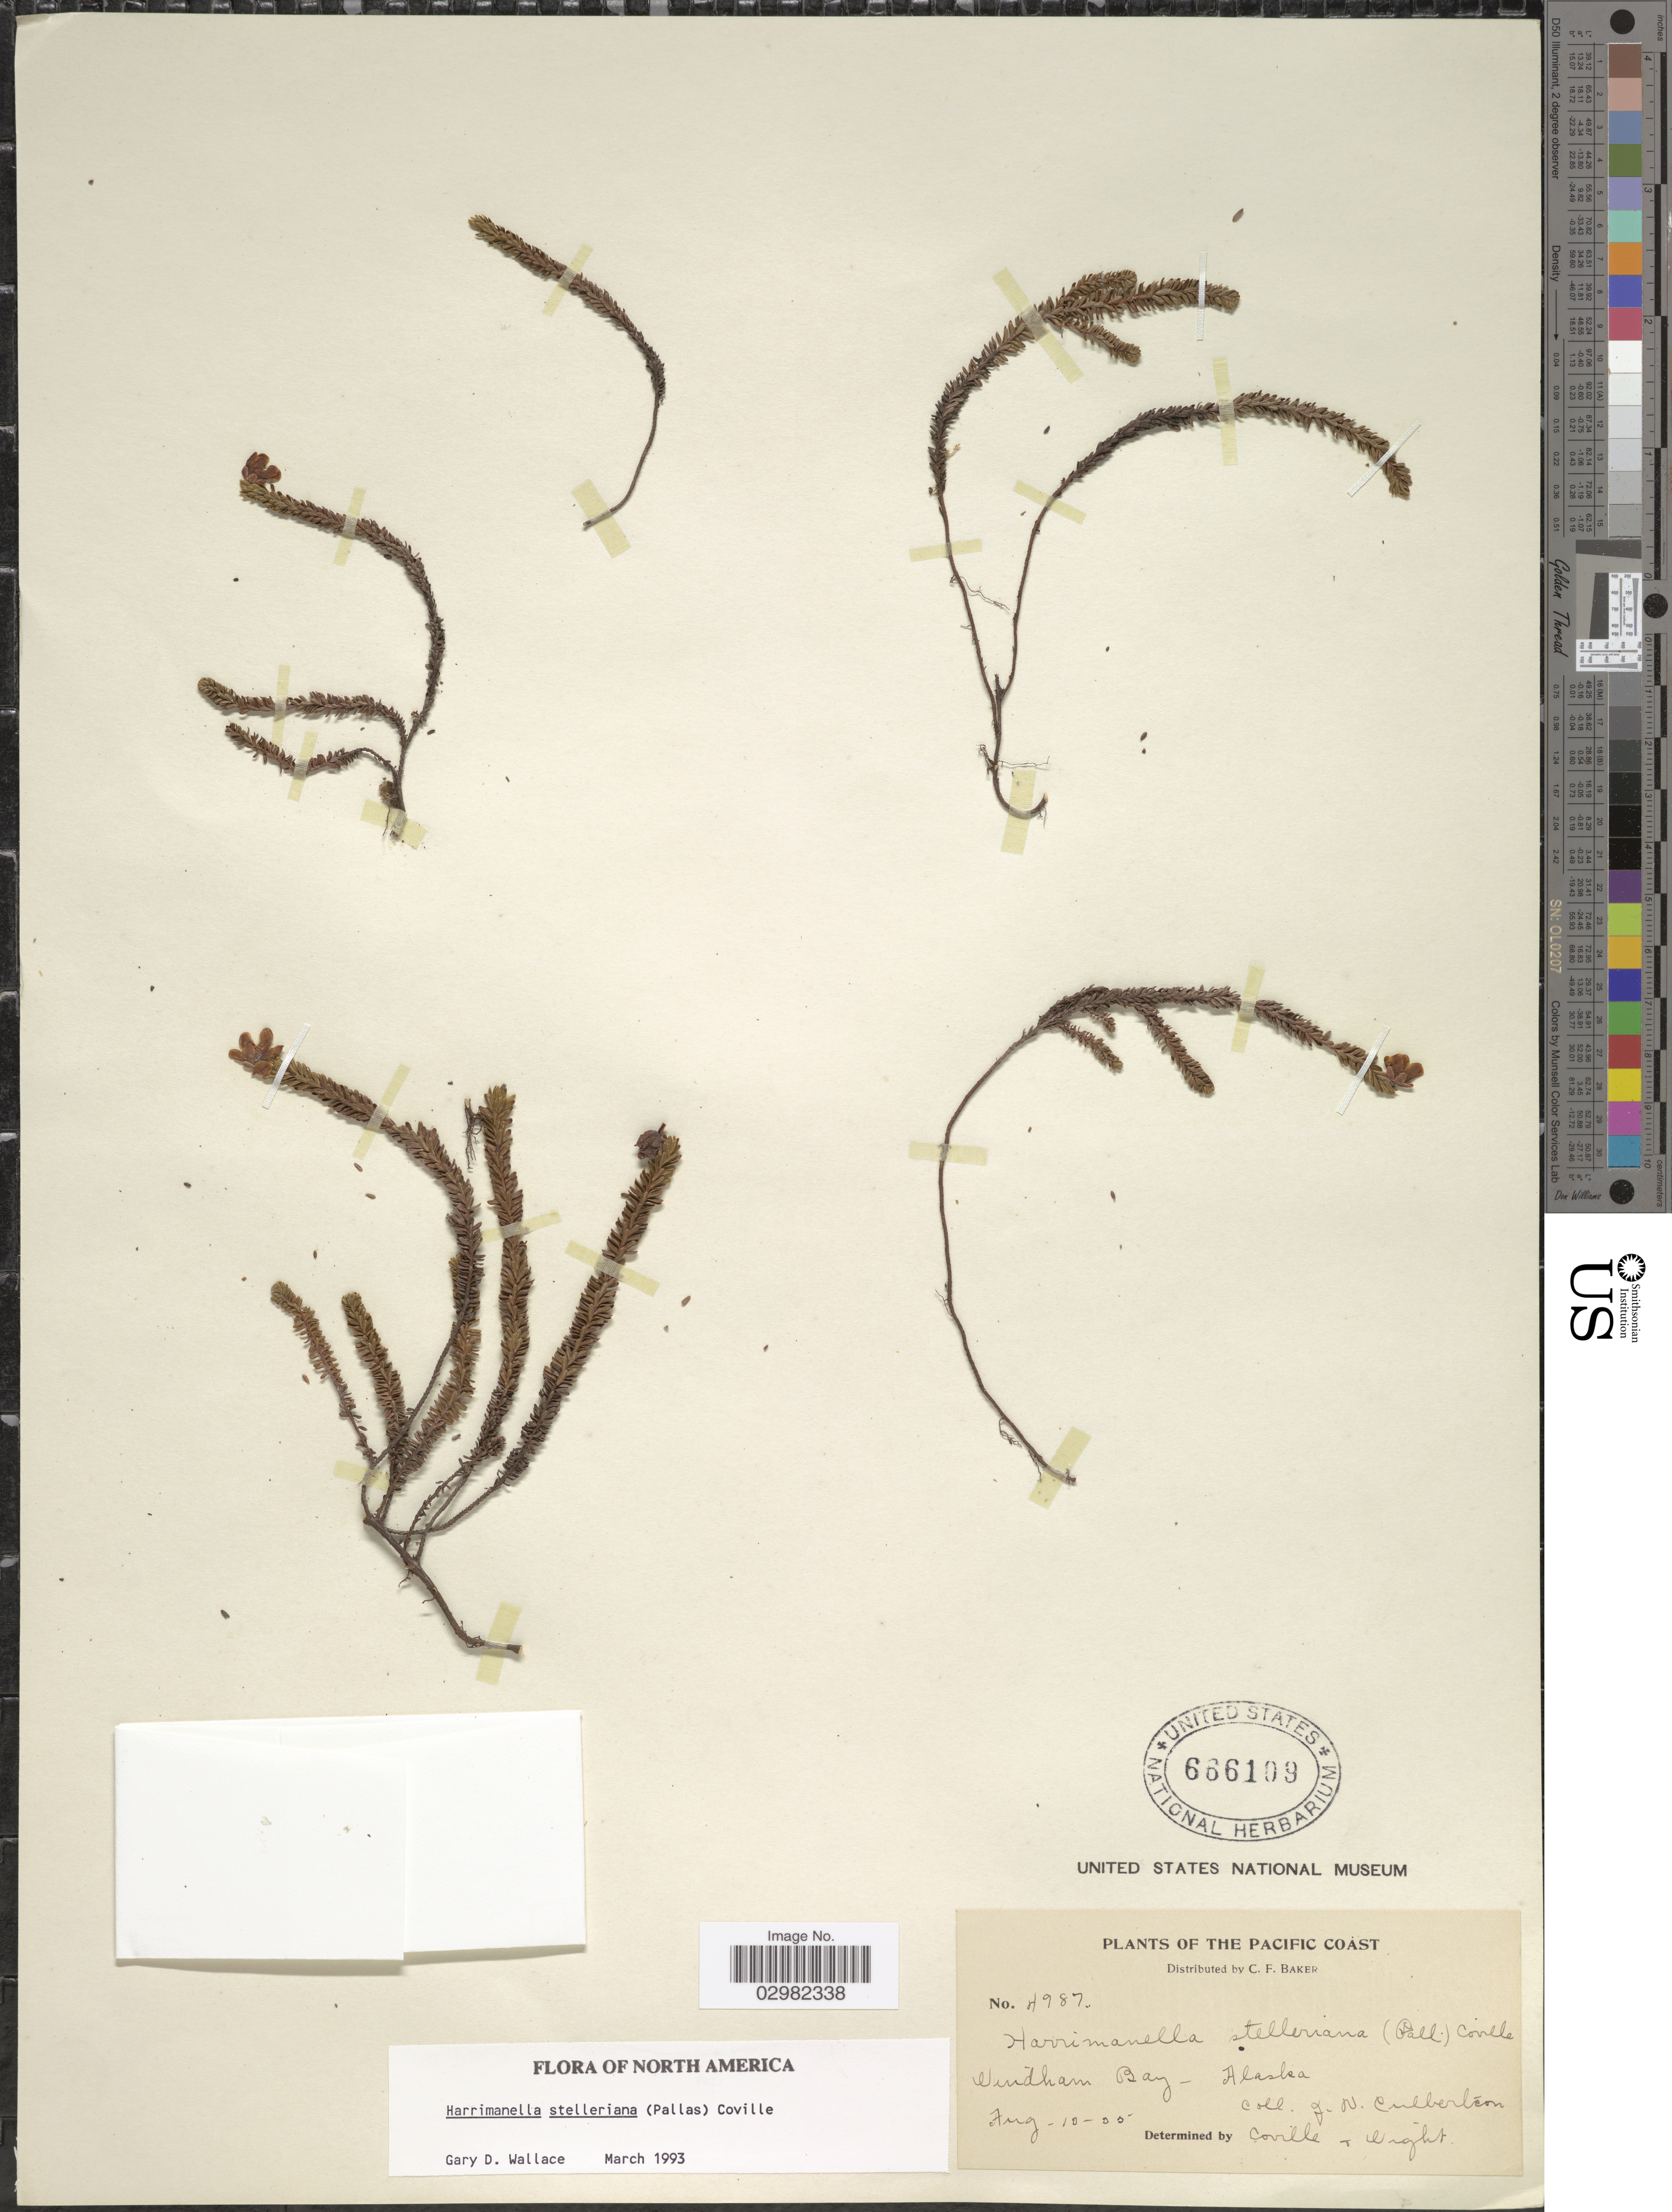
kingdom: Plantae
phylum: Tracheophyta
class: Magnoliopsida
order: Ericales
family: Ericaceae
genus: Harrimanella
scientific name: Harrimanella stelleriana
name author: (Pall.) Coville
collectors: J. Culbertson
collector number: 4987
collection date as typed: Transcribed d/m/y: 10/8/5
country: United States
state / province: Alaska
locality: Windham Bay.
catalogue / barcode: US 666109